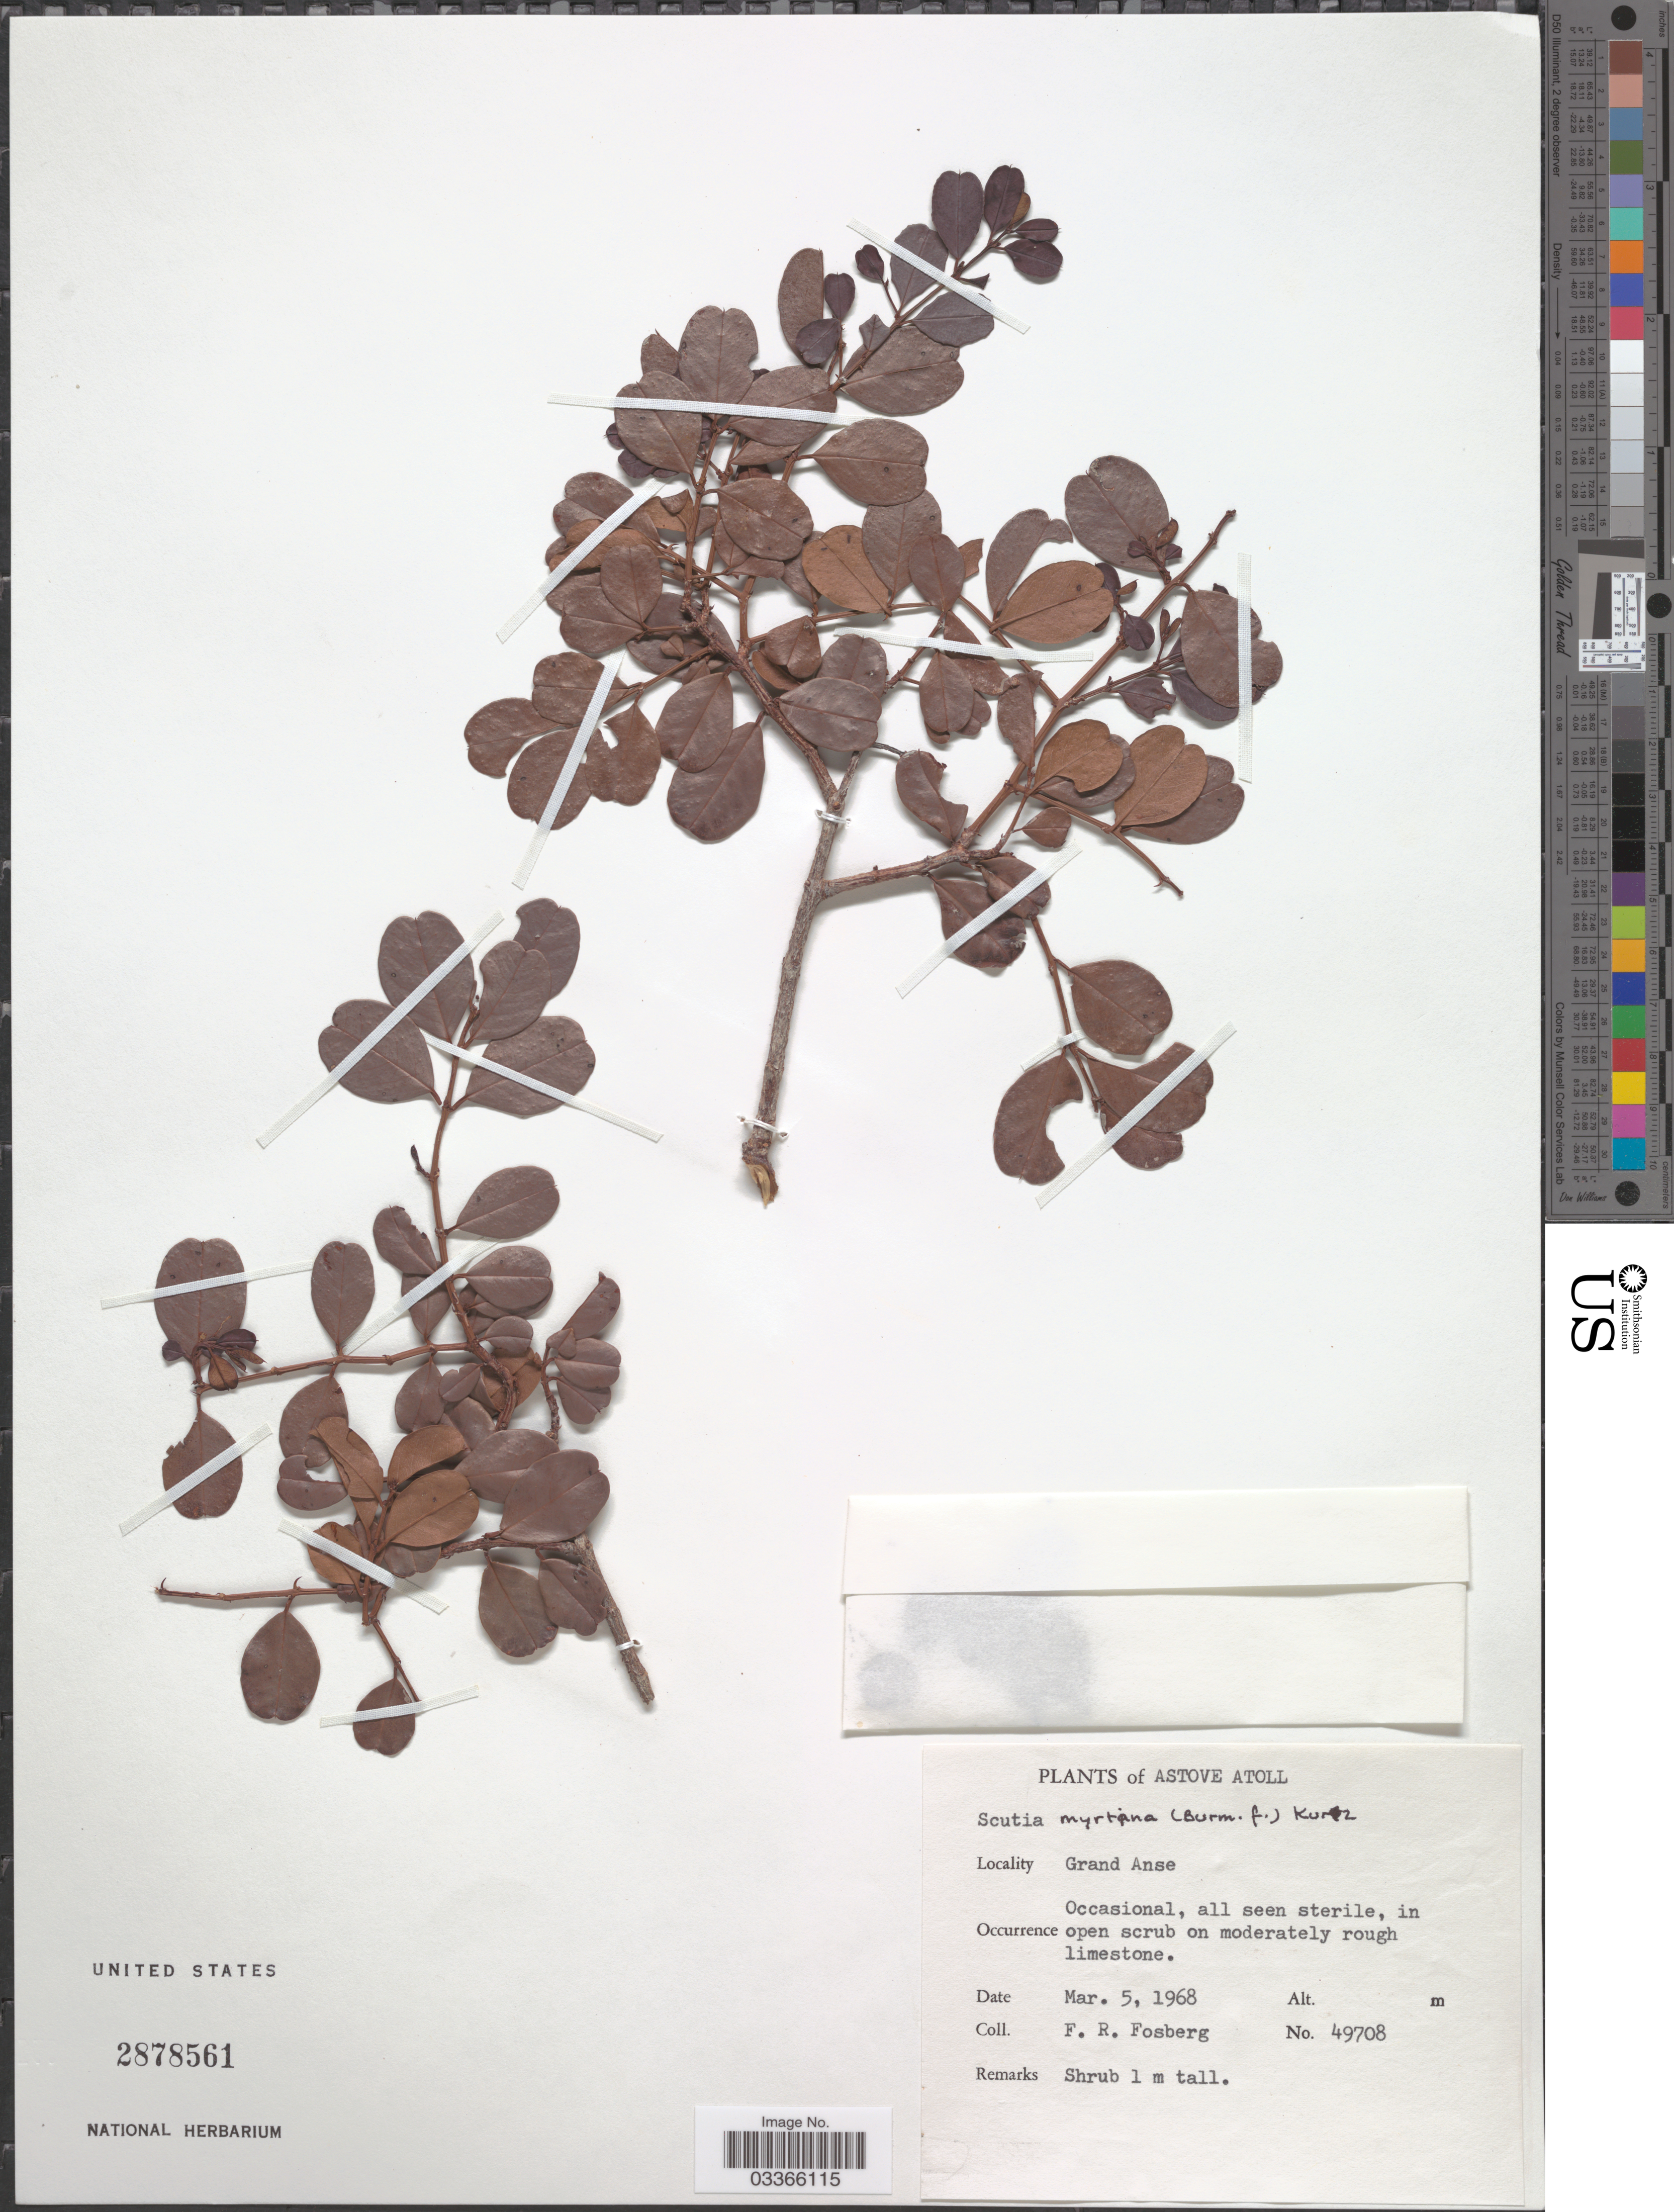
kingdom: Plantae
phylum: Tracheophyta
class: Magnoliopsida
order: Rosales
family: Rhamnaceae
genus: Scutia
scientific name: Scutia myrtina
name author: (Burm. f.) Kurz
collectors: F. R. Fosberg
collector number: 49708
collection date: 1968-03-05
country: Seychelles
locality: Astove Atoll, Grand Anse.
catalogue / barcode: US 2878561